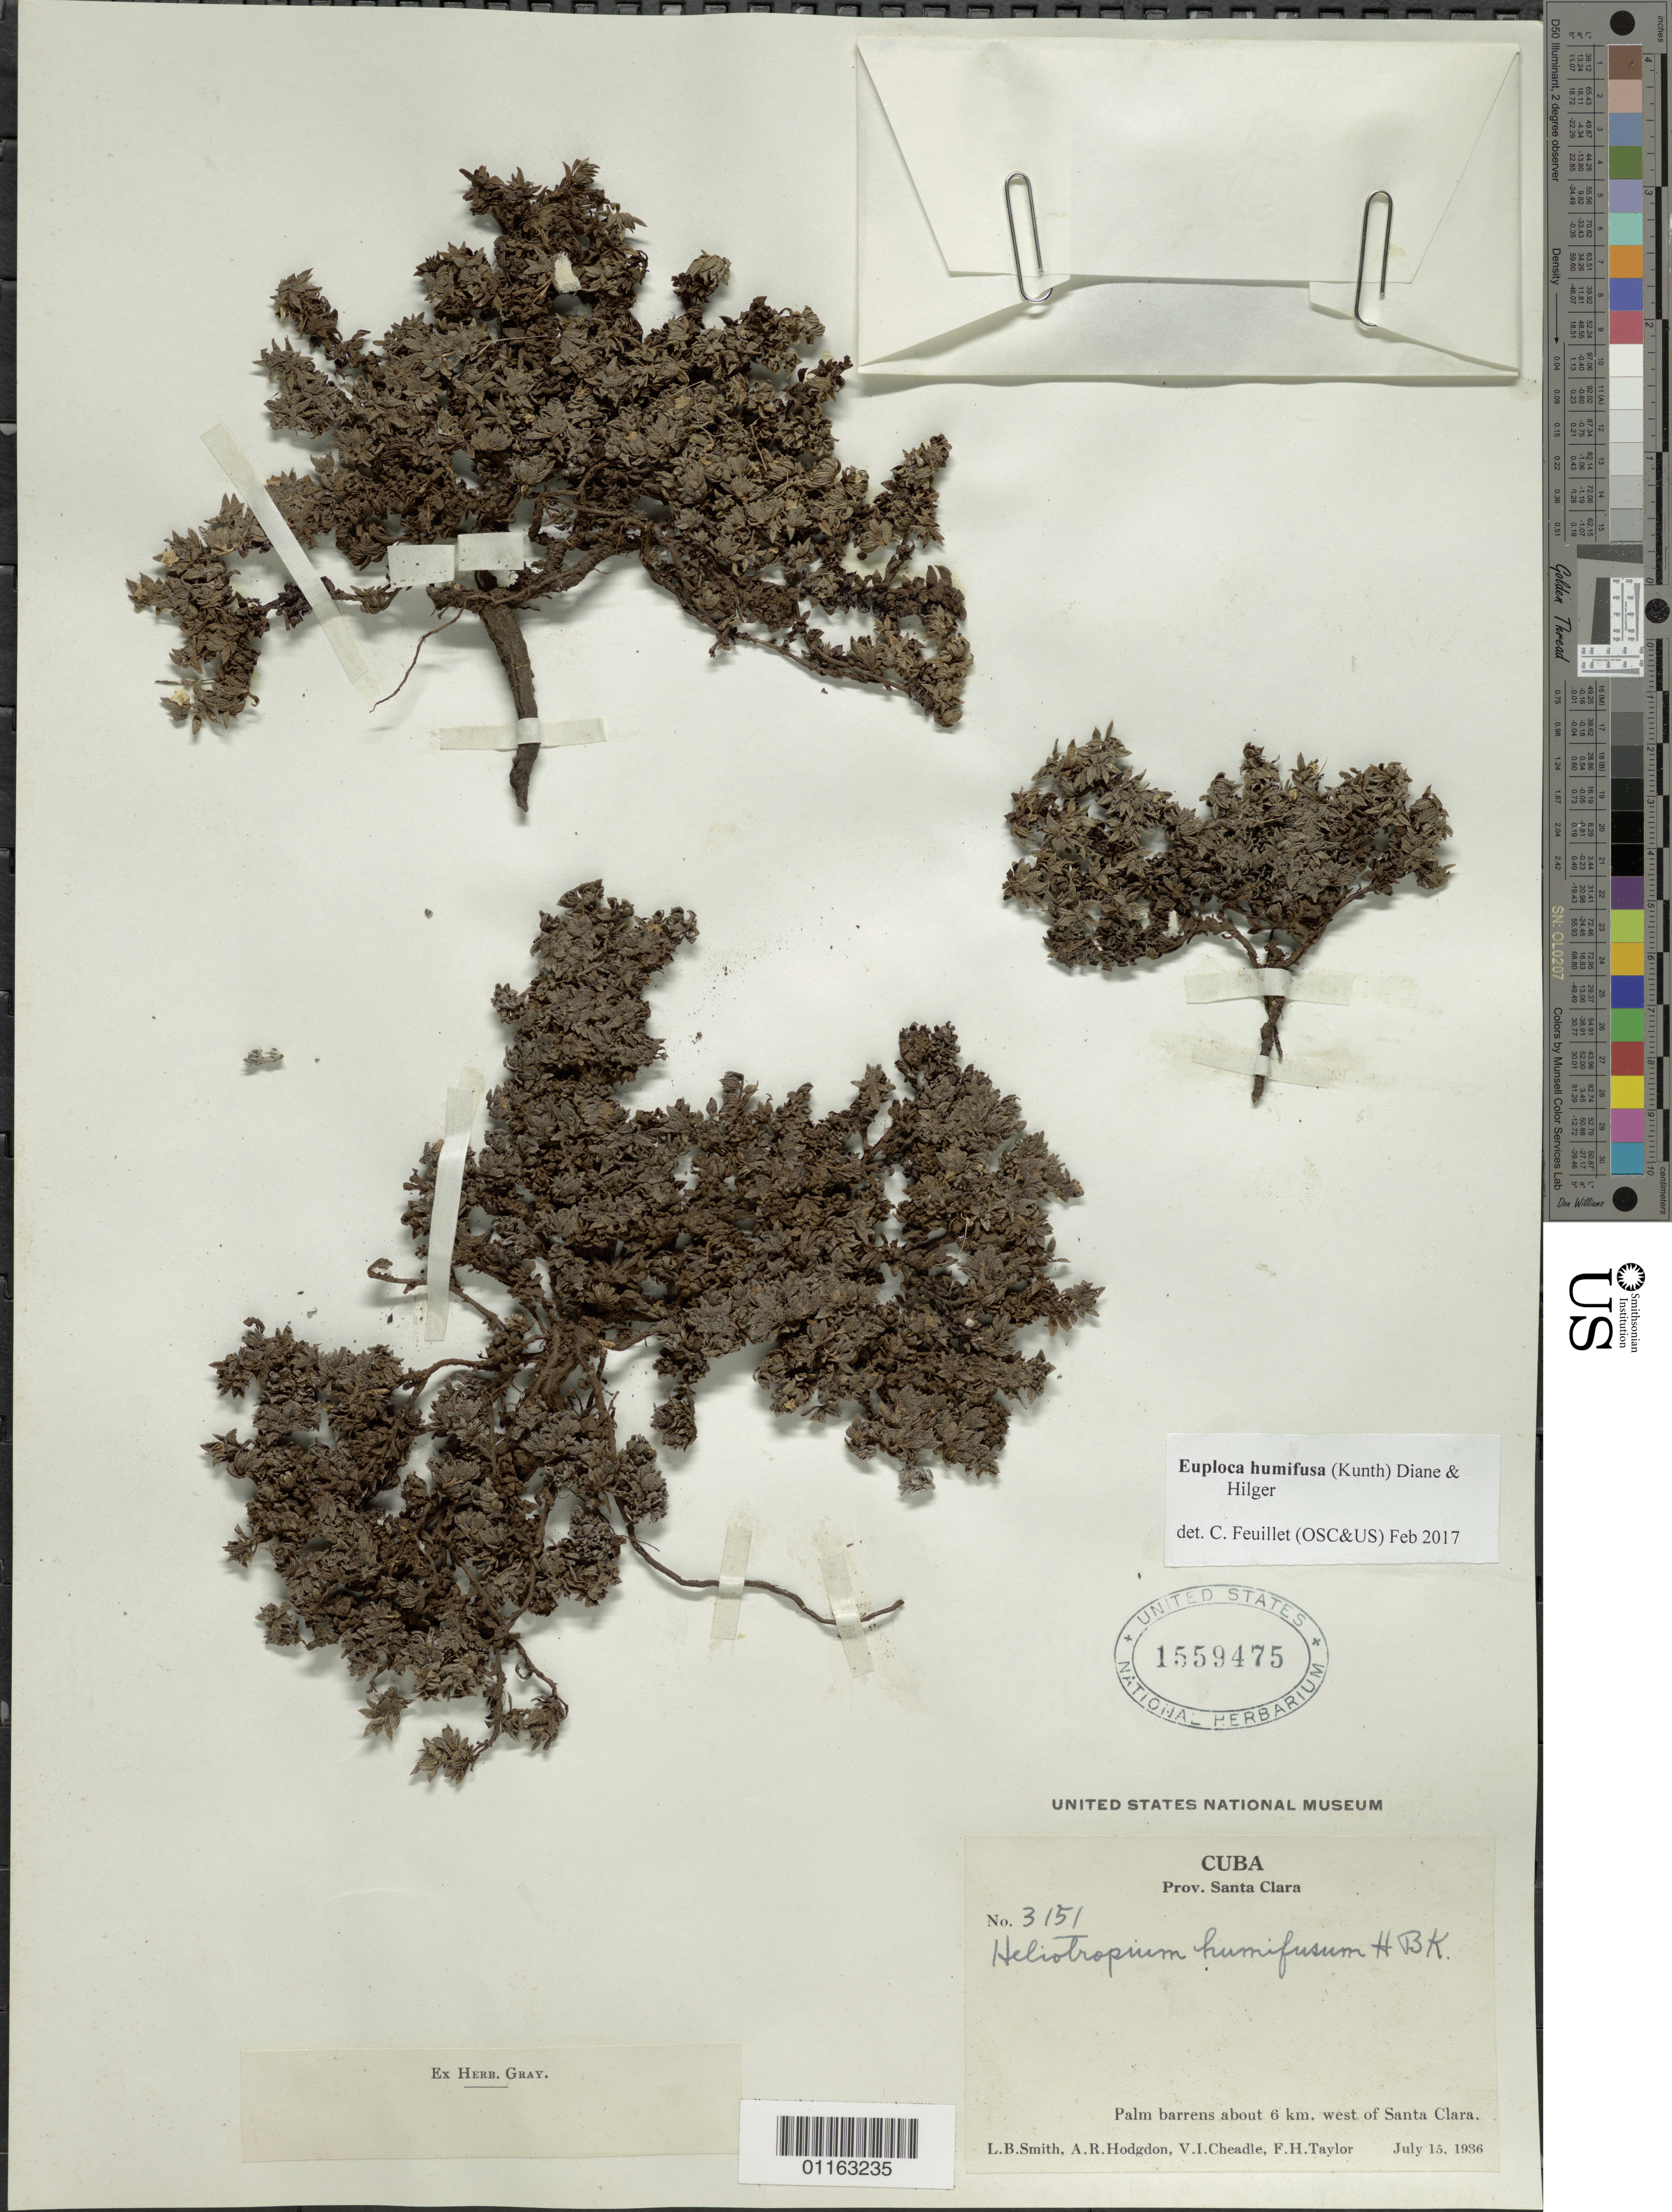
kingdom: Plantae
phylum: Tracheophyta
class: Magnoliopsida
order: Boraginales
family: Heliotropiaceae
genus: Euploca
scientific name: Euploca humifusa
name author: (Kunth) Diane & Hilger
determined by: Feuillet, C.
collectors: Smith, J. H. N., A. R. Hodgdon, V. I. Cheadle & F. H. Taylor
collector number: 3151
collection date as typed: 15 Jul 1936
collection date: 1936-07-15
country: Cuba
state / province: Villa Clara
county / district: Santa Clara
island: Cuba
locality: About 6 km. W of Santa Clara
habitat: Palm barrens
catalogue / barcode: US 1559475